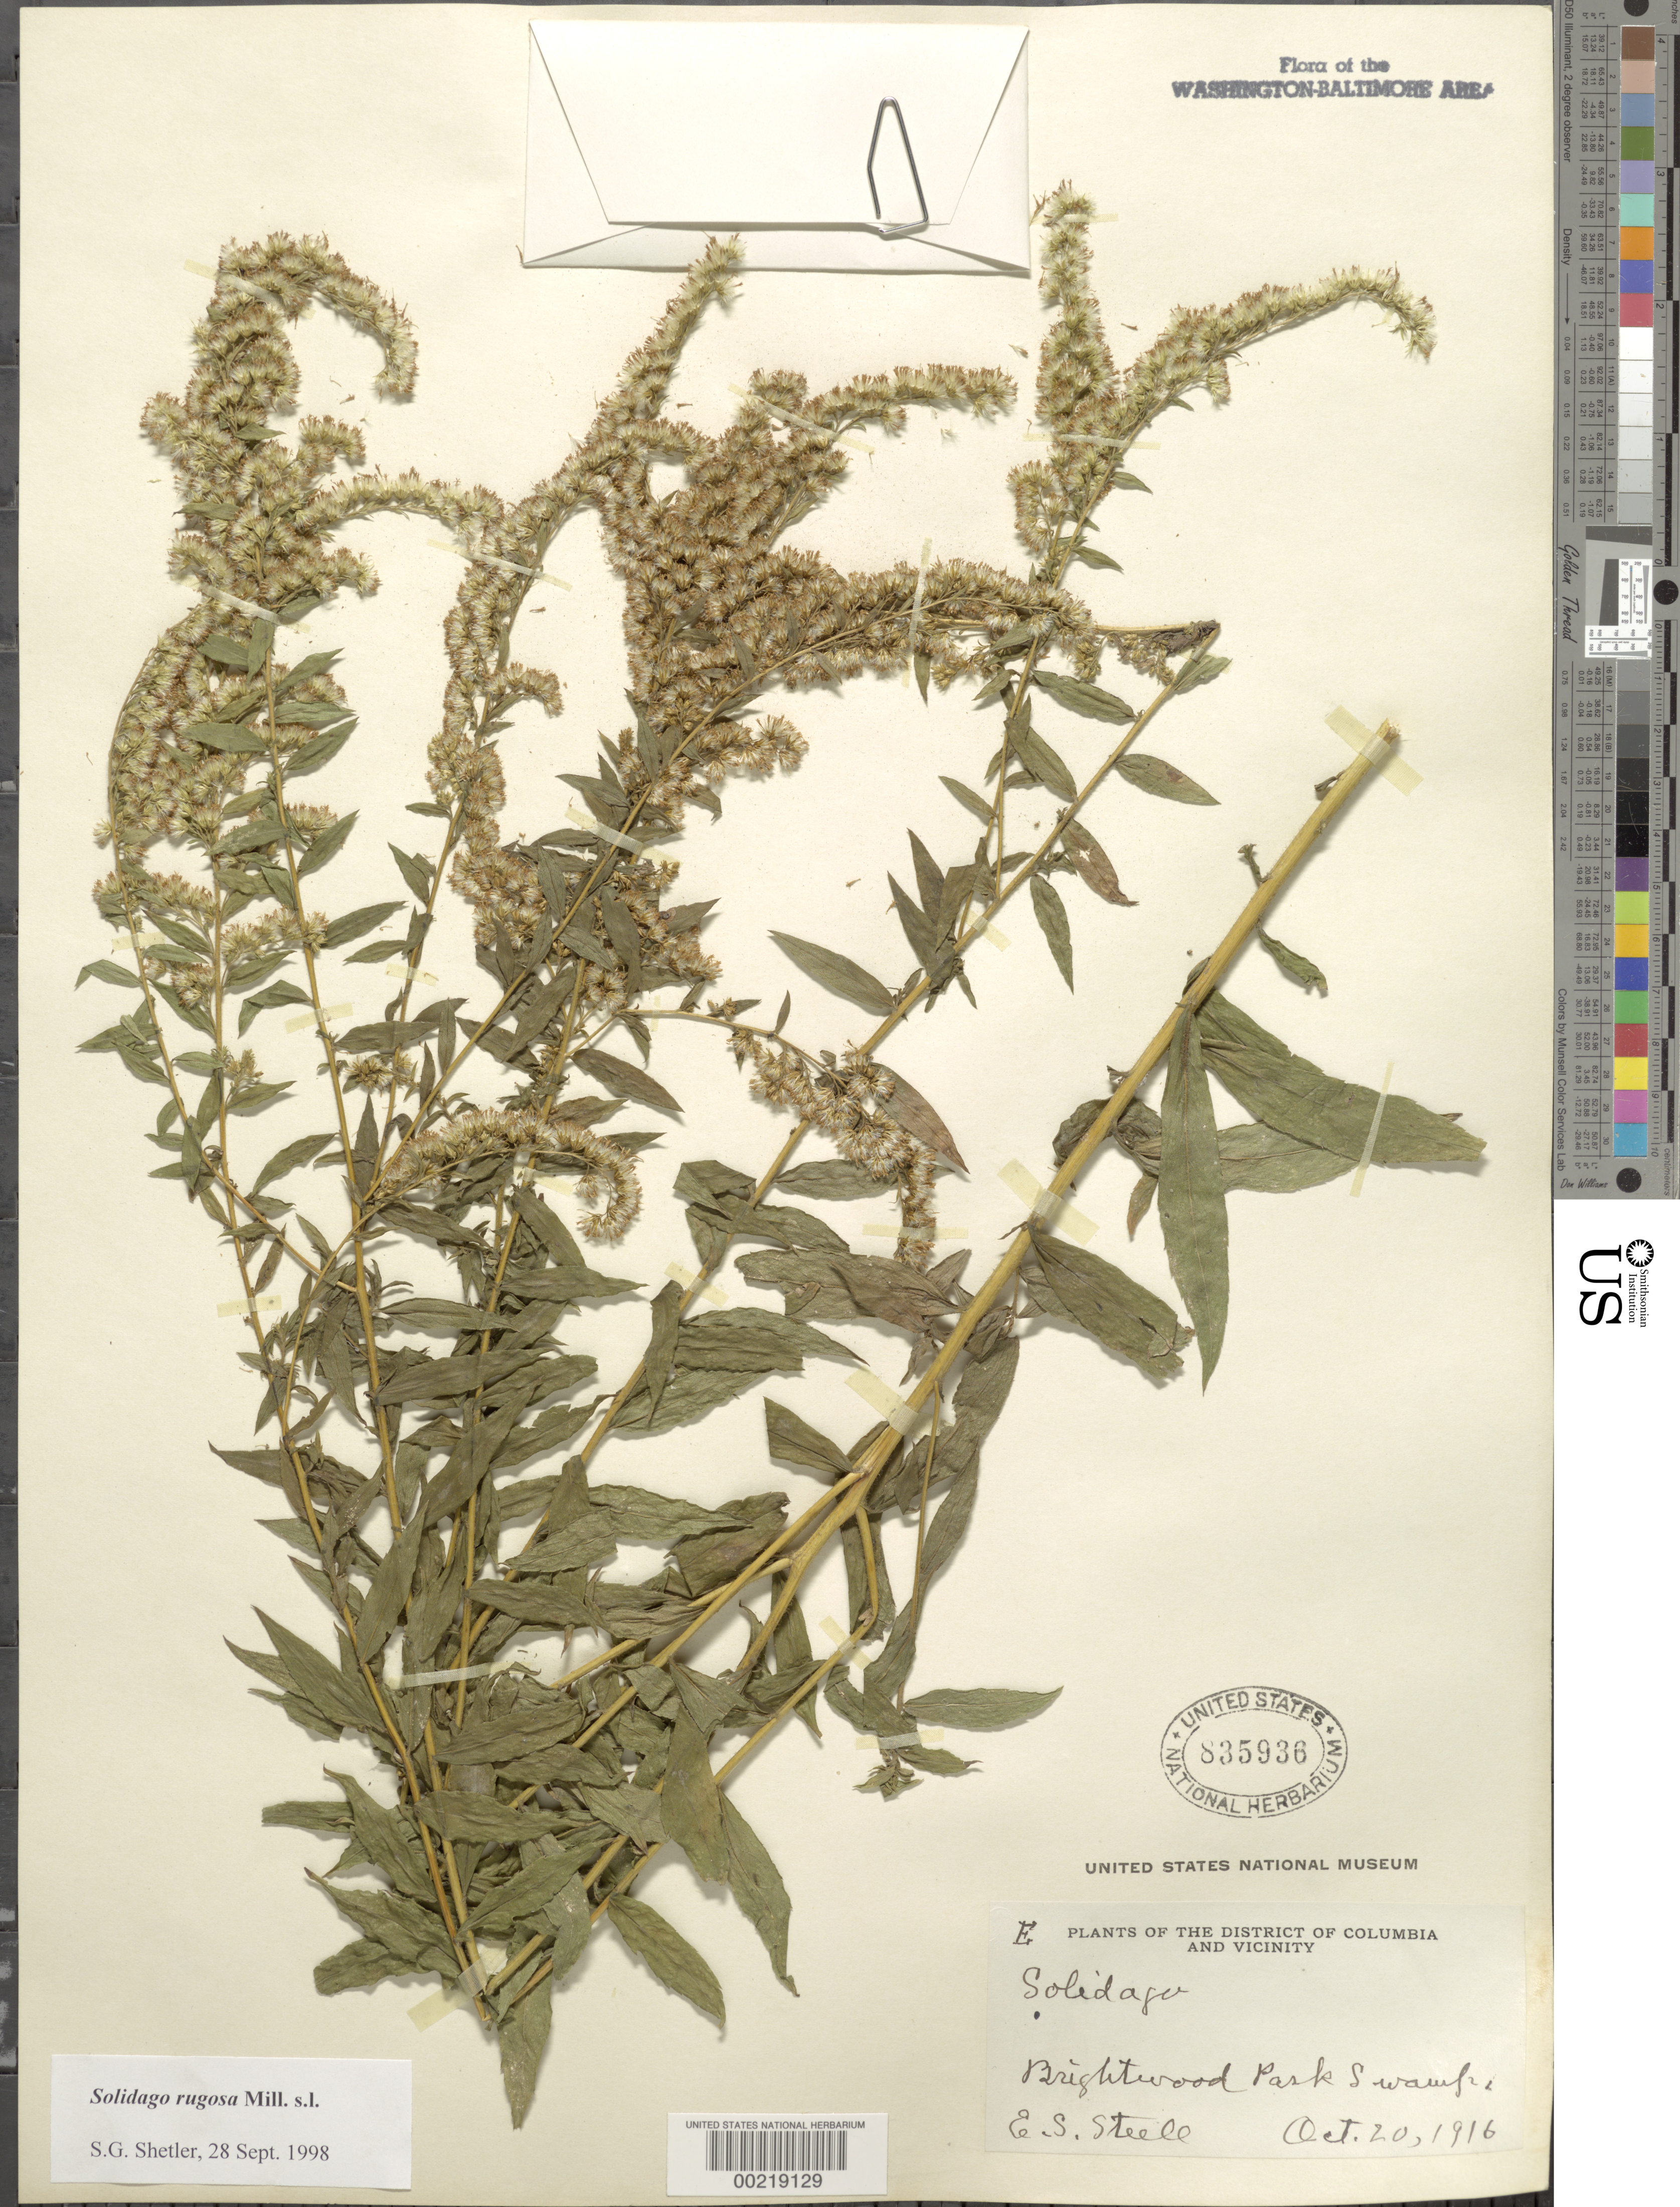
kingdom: Plantae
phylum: Tracheophyta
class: Magnoliopsida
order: Asterales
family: Asteraceae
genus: Solidago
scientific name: Solidago rugosa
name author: Mill.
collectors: E. Steele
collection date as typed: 20 Oct 1916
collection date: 1916-10-20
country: United States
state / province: District of Columbia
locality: Brightwood Park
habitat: Swamp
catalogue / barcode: US 835936